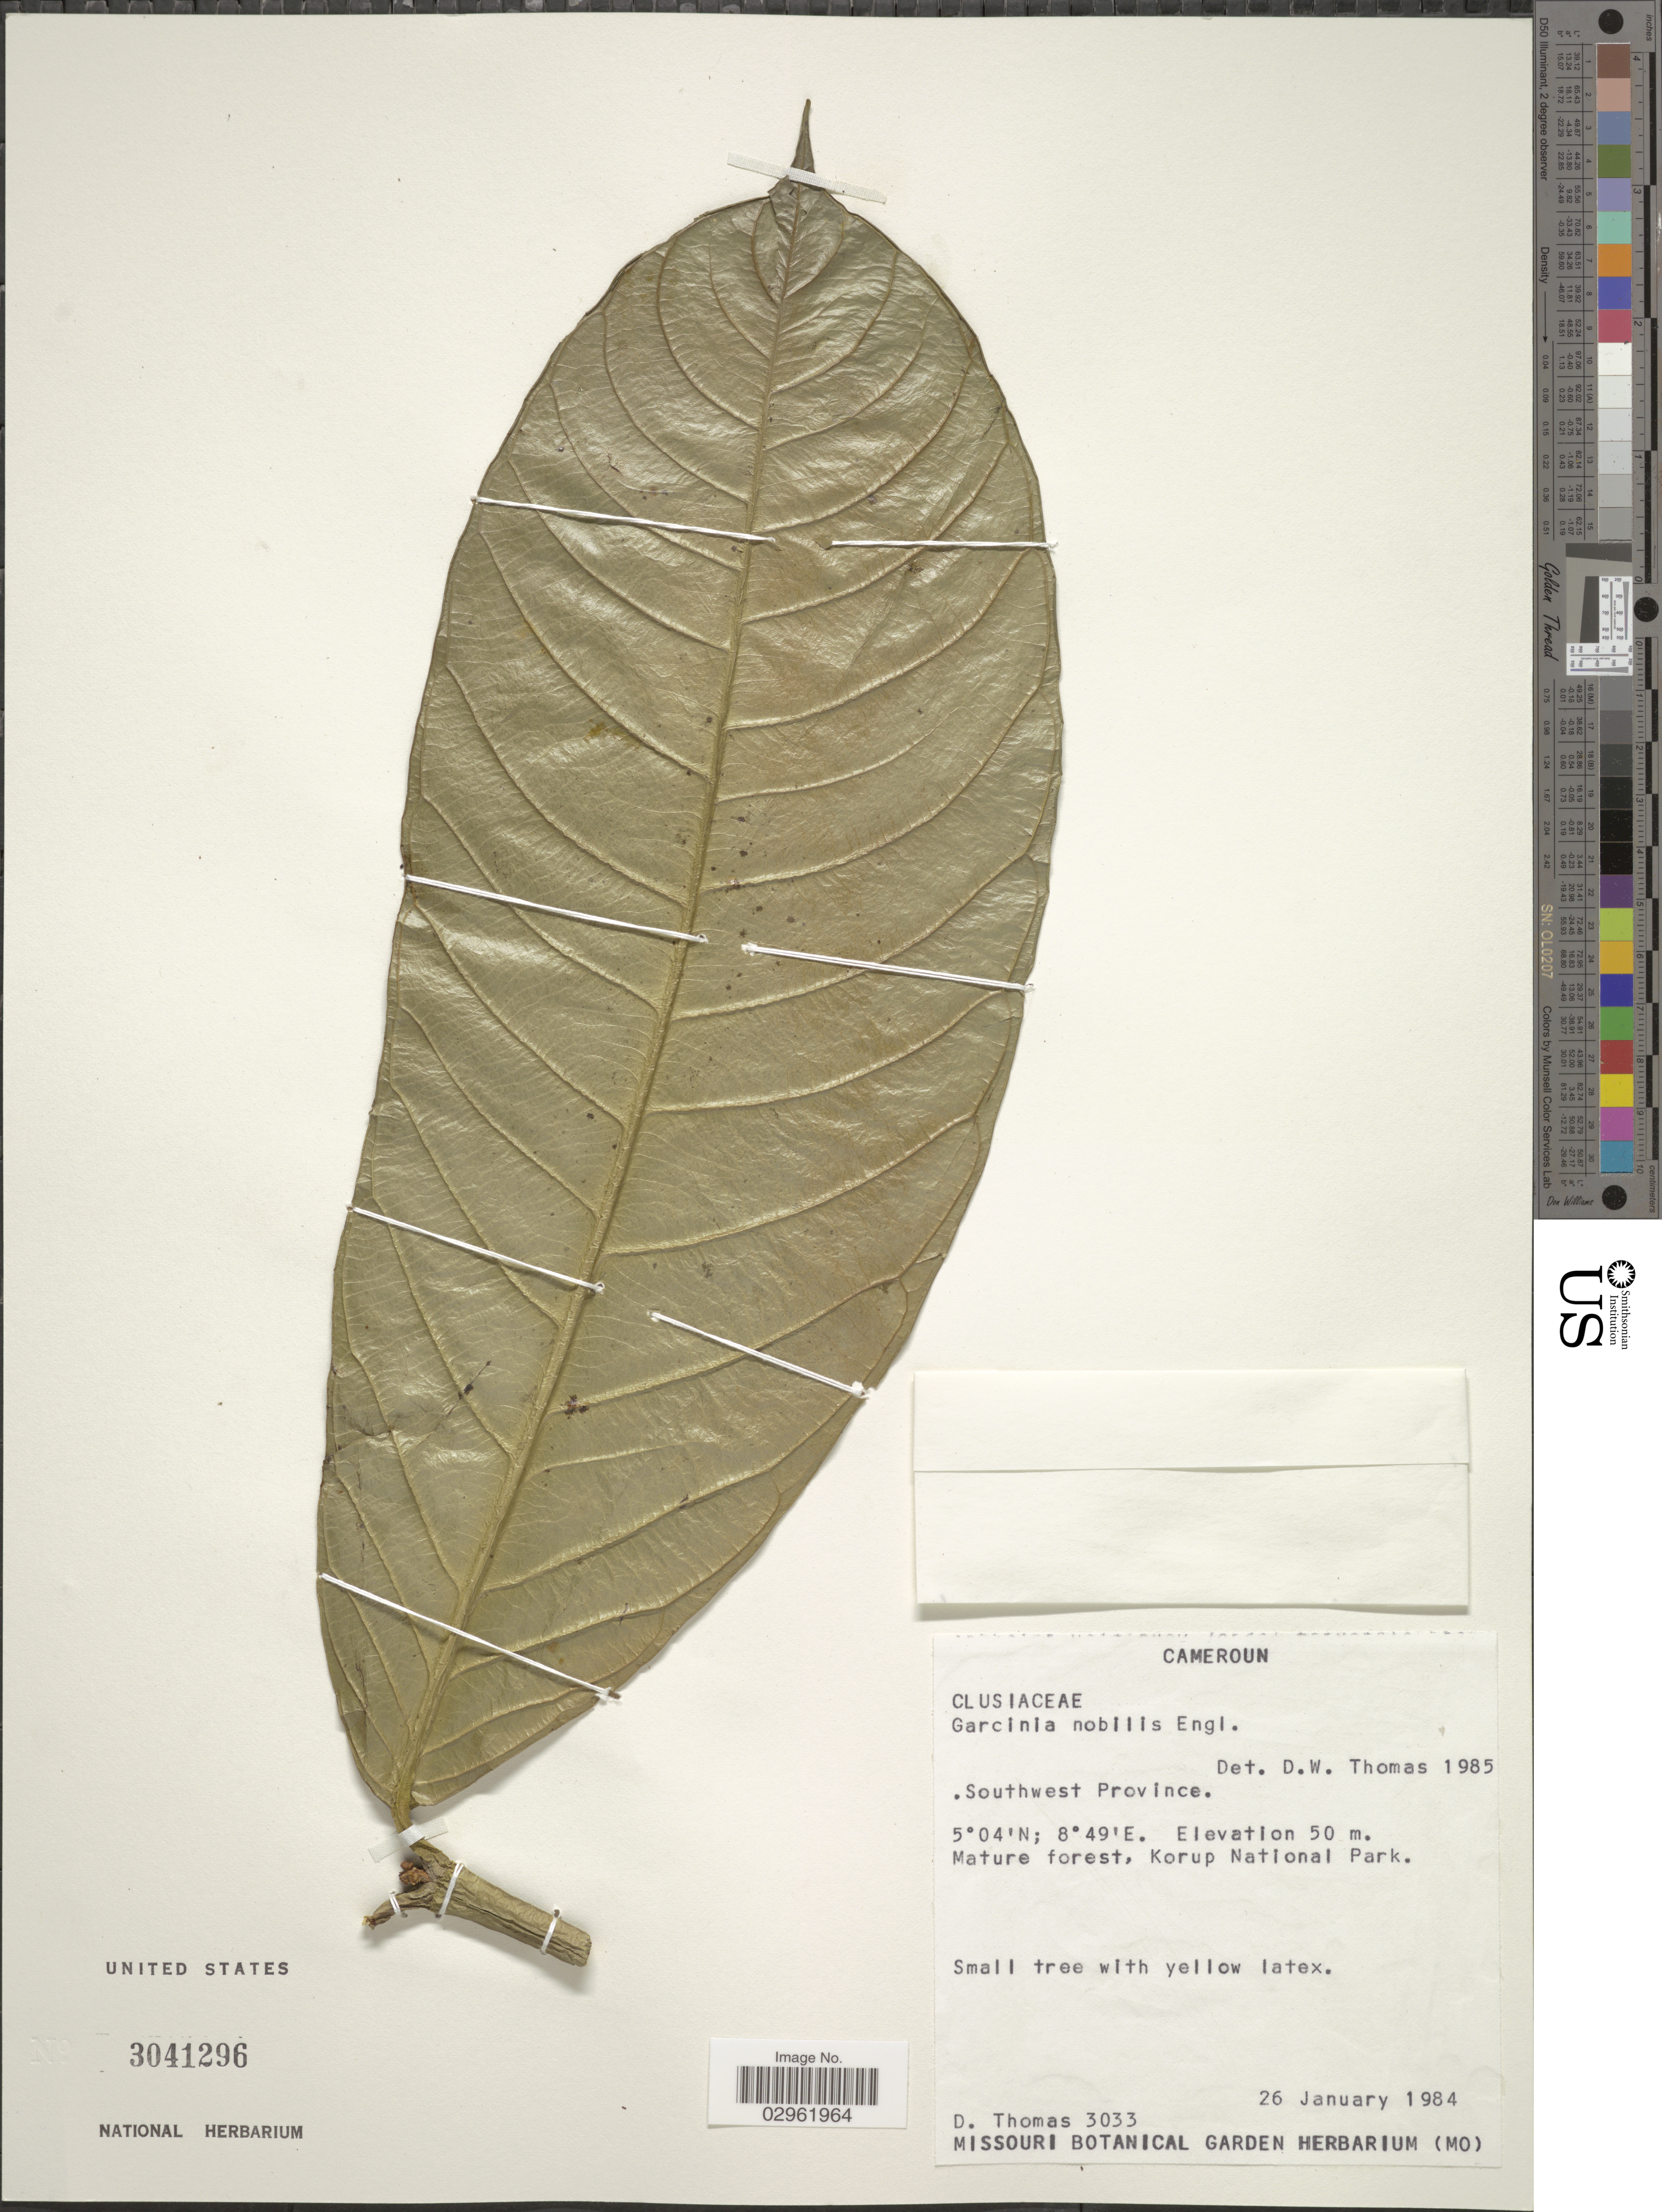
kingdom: Plantae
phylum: Tracheophyta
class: Magnoliopsida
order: Malpighiales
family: Clusiaceae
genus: Garcinia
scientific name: Garcinia nobilis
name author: Engl.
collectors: D. W. Thomas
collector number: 3033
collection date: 1984-01-26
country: Cameroon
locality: Southwest Province, Korup National Park.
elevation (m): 50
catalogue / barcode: US 3041296